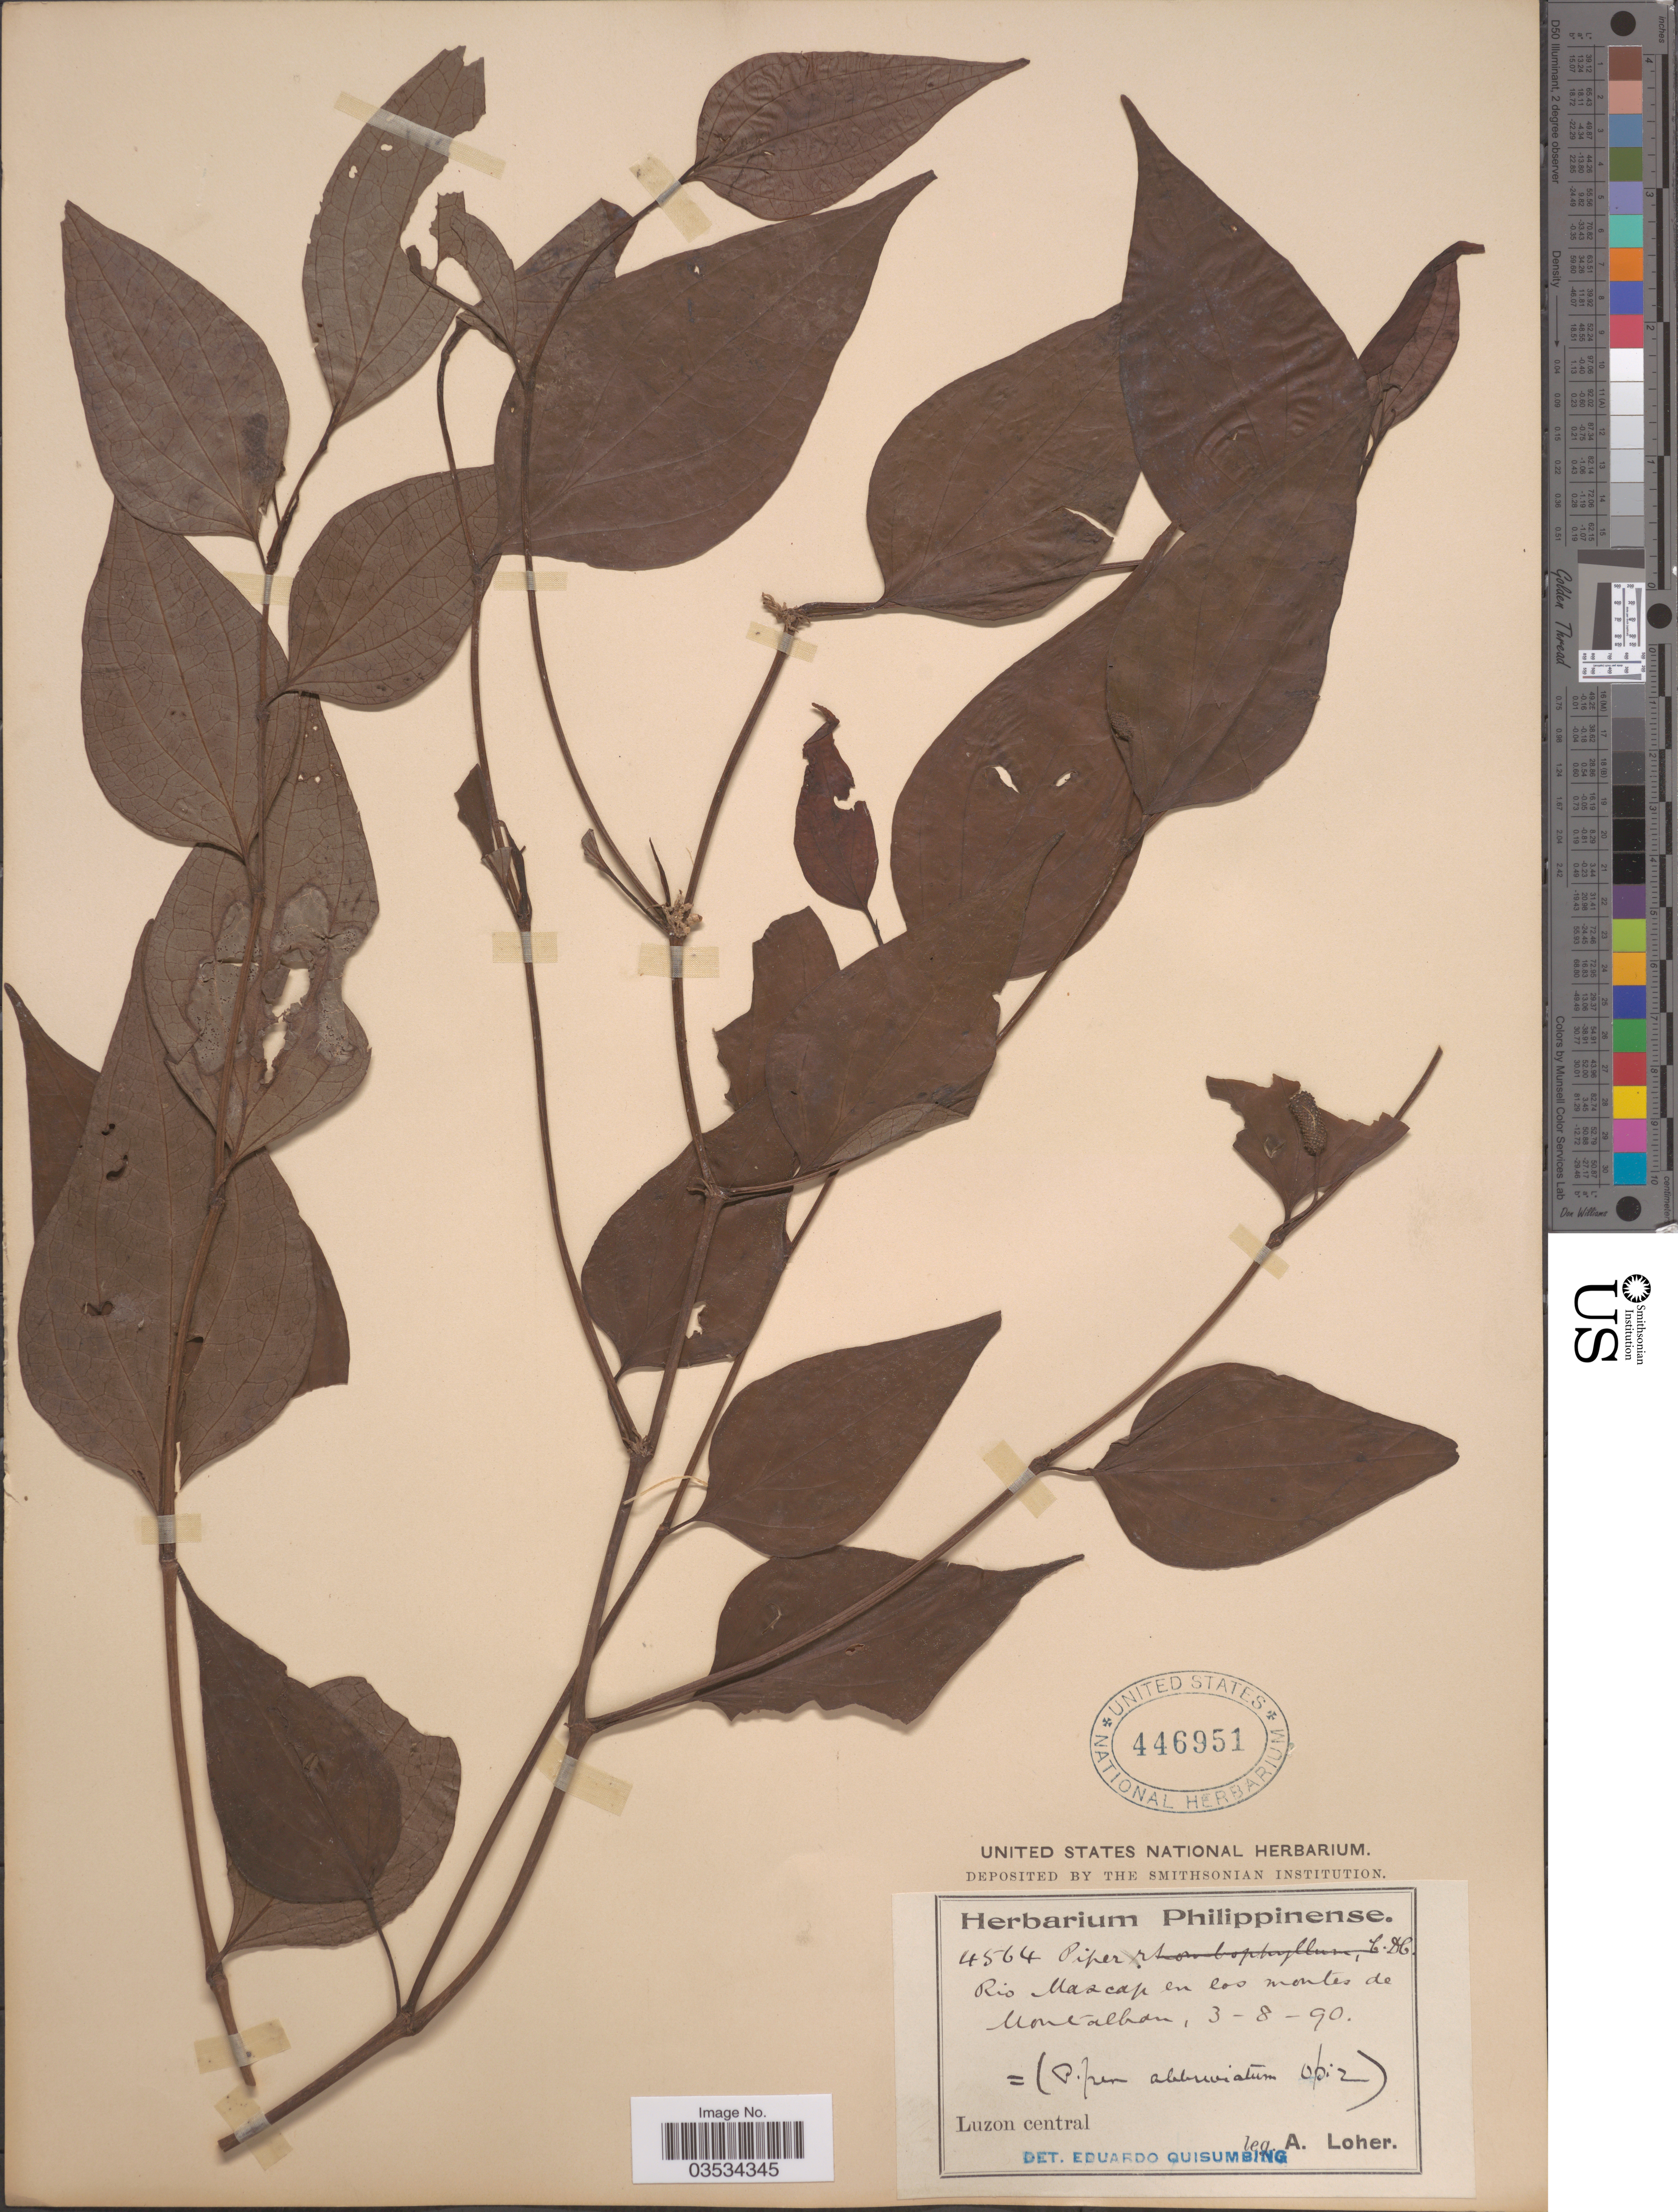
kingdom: Plantae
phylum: Tracheophyta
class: Magnoliopsida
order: Piperales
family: Piperaceae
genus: Piper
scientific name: Piper abbreviatum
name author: Opiz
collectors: A. Loher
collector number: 4564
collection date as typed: Transcribed d/m/y: 3/8/90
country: Philippines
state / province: Central Luzon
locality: Rio Mascap en los montes de Montalban. Luzon central.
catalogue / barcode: US 446951